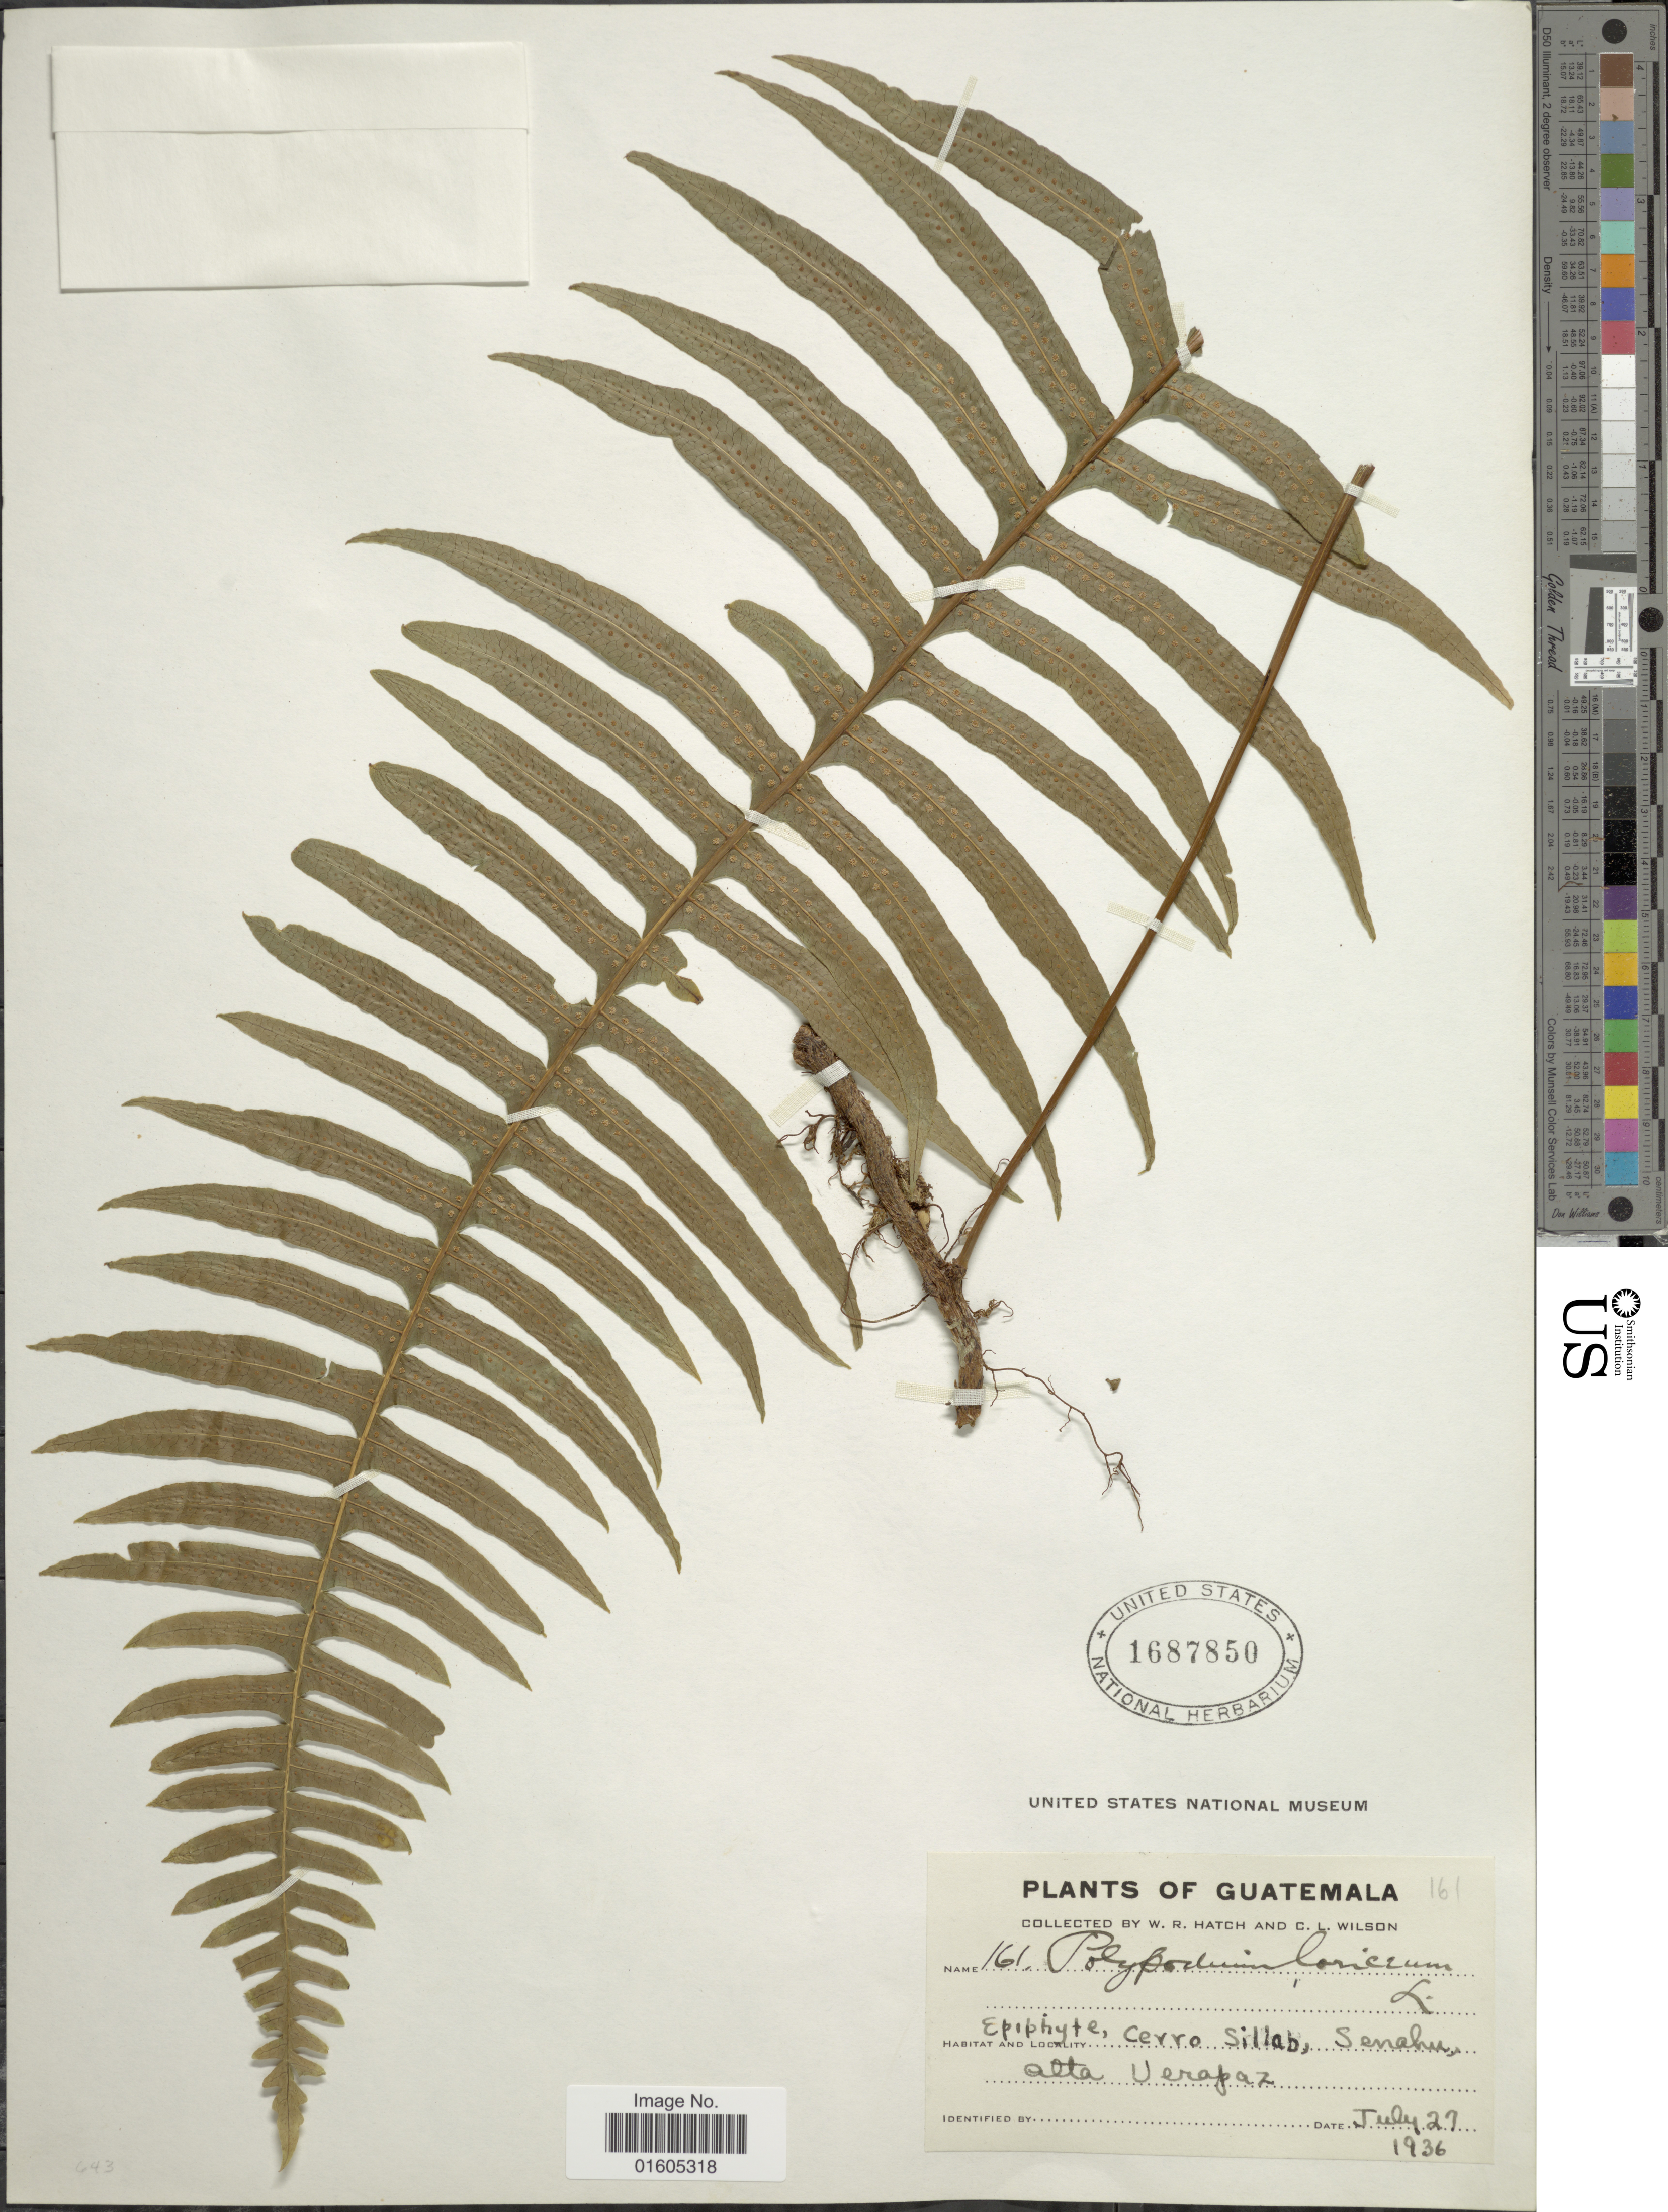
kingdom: Plantae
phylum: Tracheophyta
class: Polypodiopsida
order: Polypodiales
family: Polypodiaceae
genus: Serpocaulon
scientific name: Serpocaulon loriceum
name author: (L.) A.R. Sm.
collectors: W. Hatch & C. L. Wilson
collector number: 161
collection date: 1936-07-27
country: Guatemala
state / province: Alta Verapaz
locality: Cerro Sillab, Senahu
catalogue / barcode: US 1687850